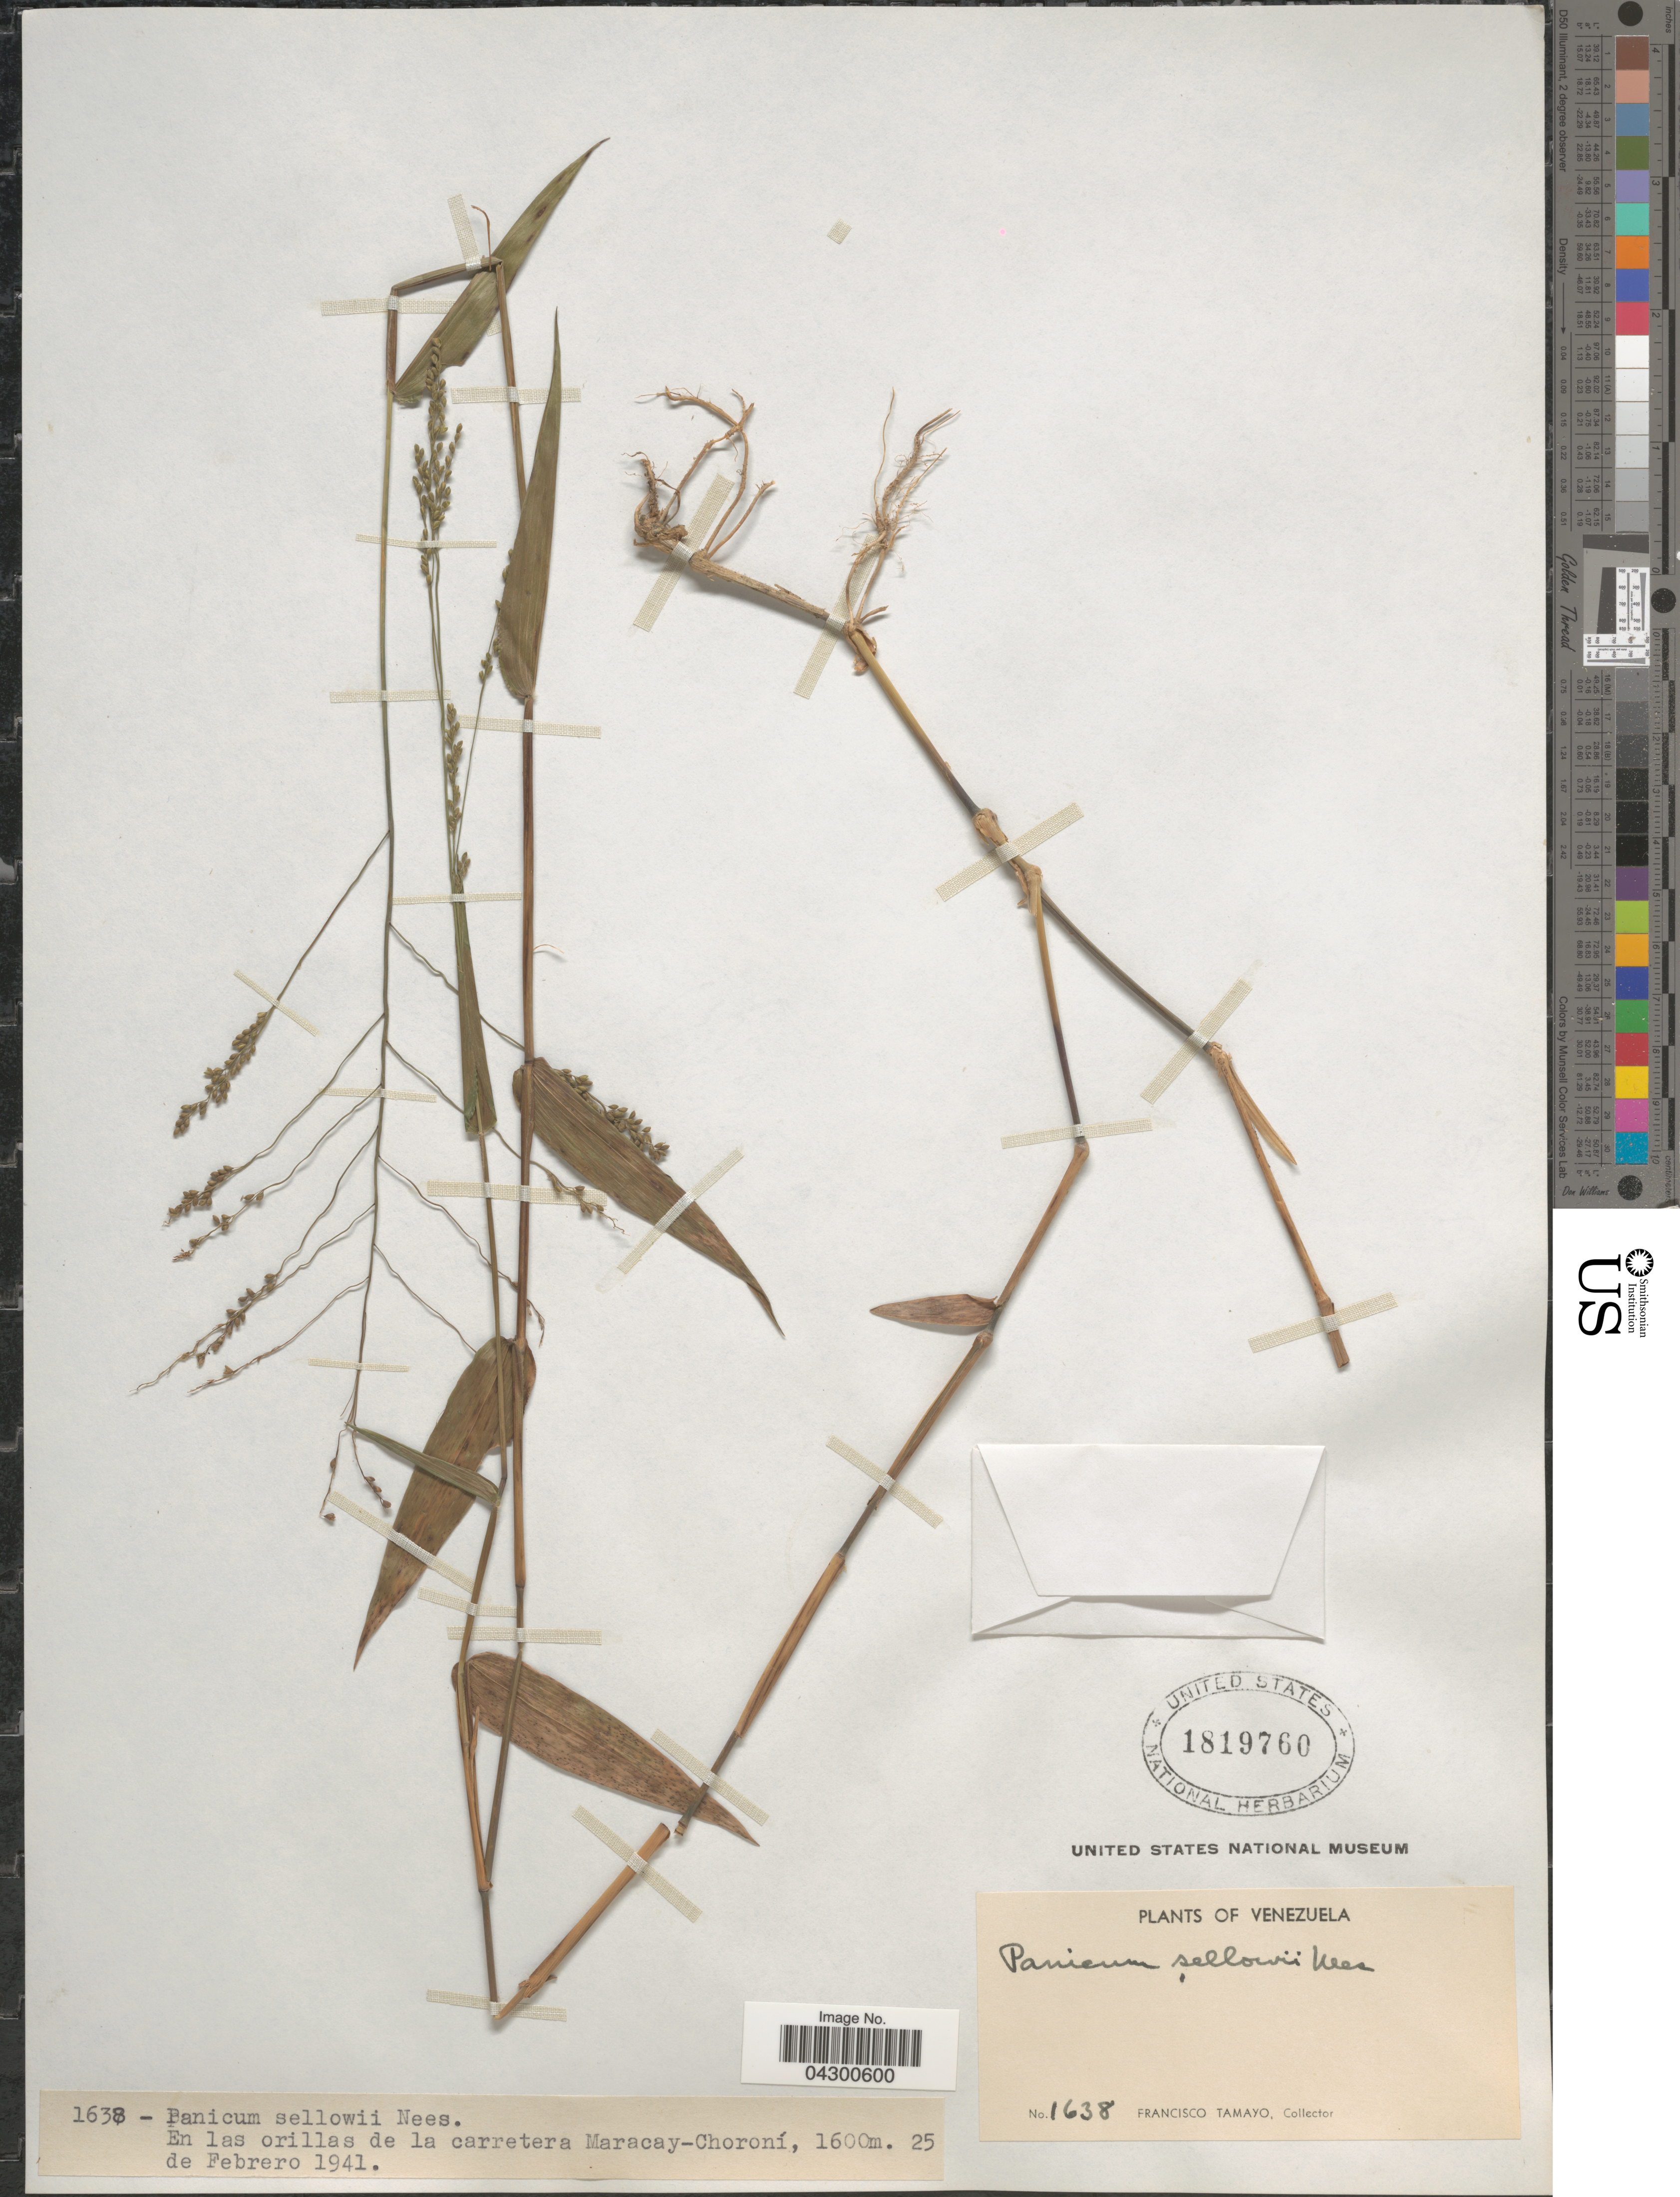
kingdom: Plantae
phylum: Tracheophyta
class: Liliopsida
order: Poales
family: Poaceae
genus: Panicum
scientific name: Panicum sellowii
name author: Nees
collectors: F. Tamayo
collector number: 1638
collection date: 1941-02-25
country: Venezuela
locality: En las orillas de la carretera Maracay - Choroní.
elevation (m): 1600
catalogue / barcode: US 1819760